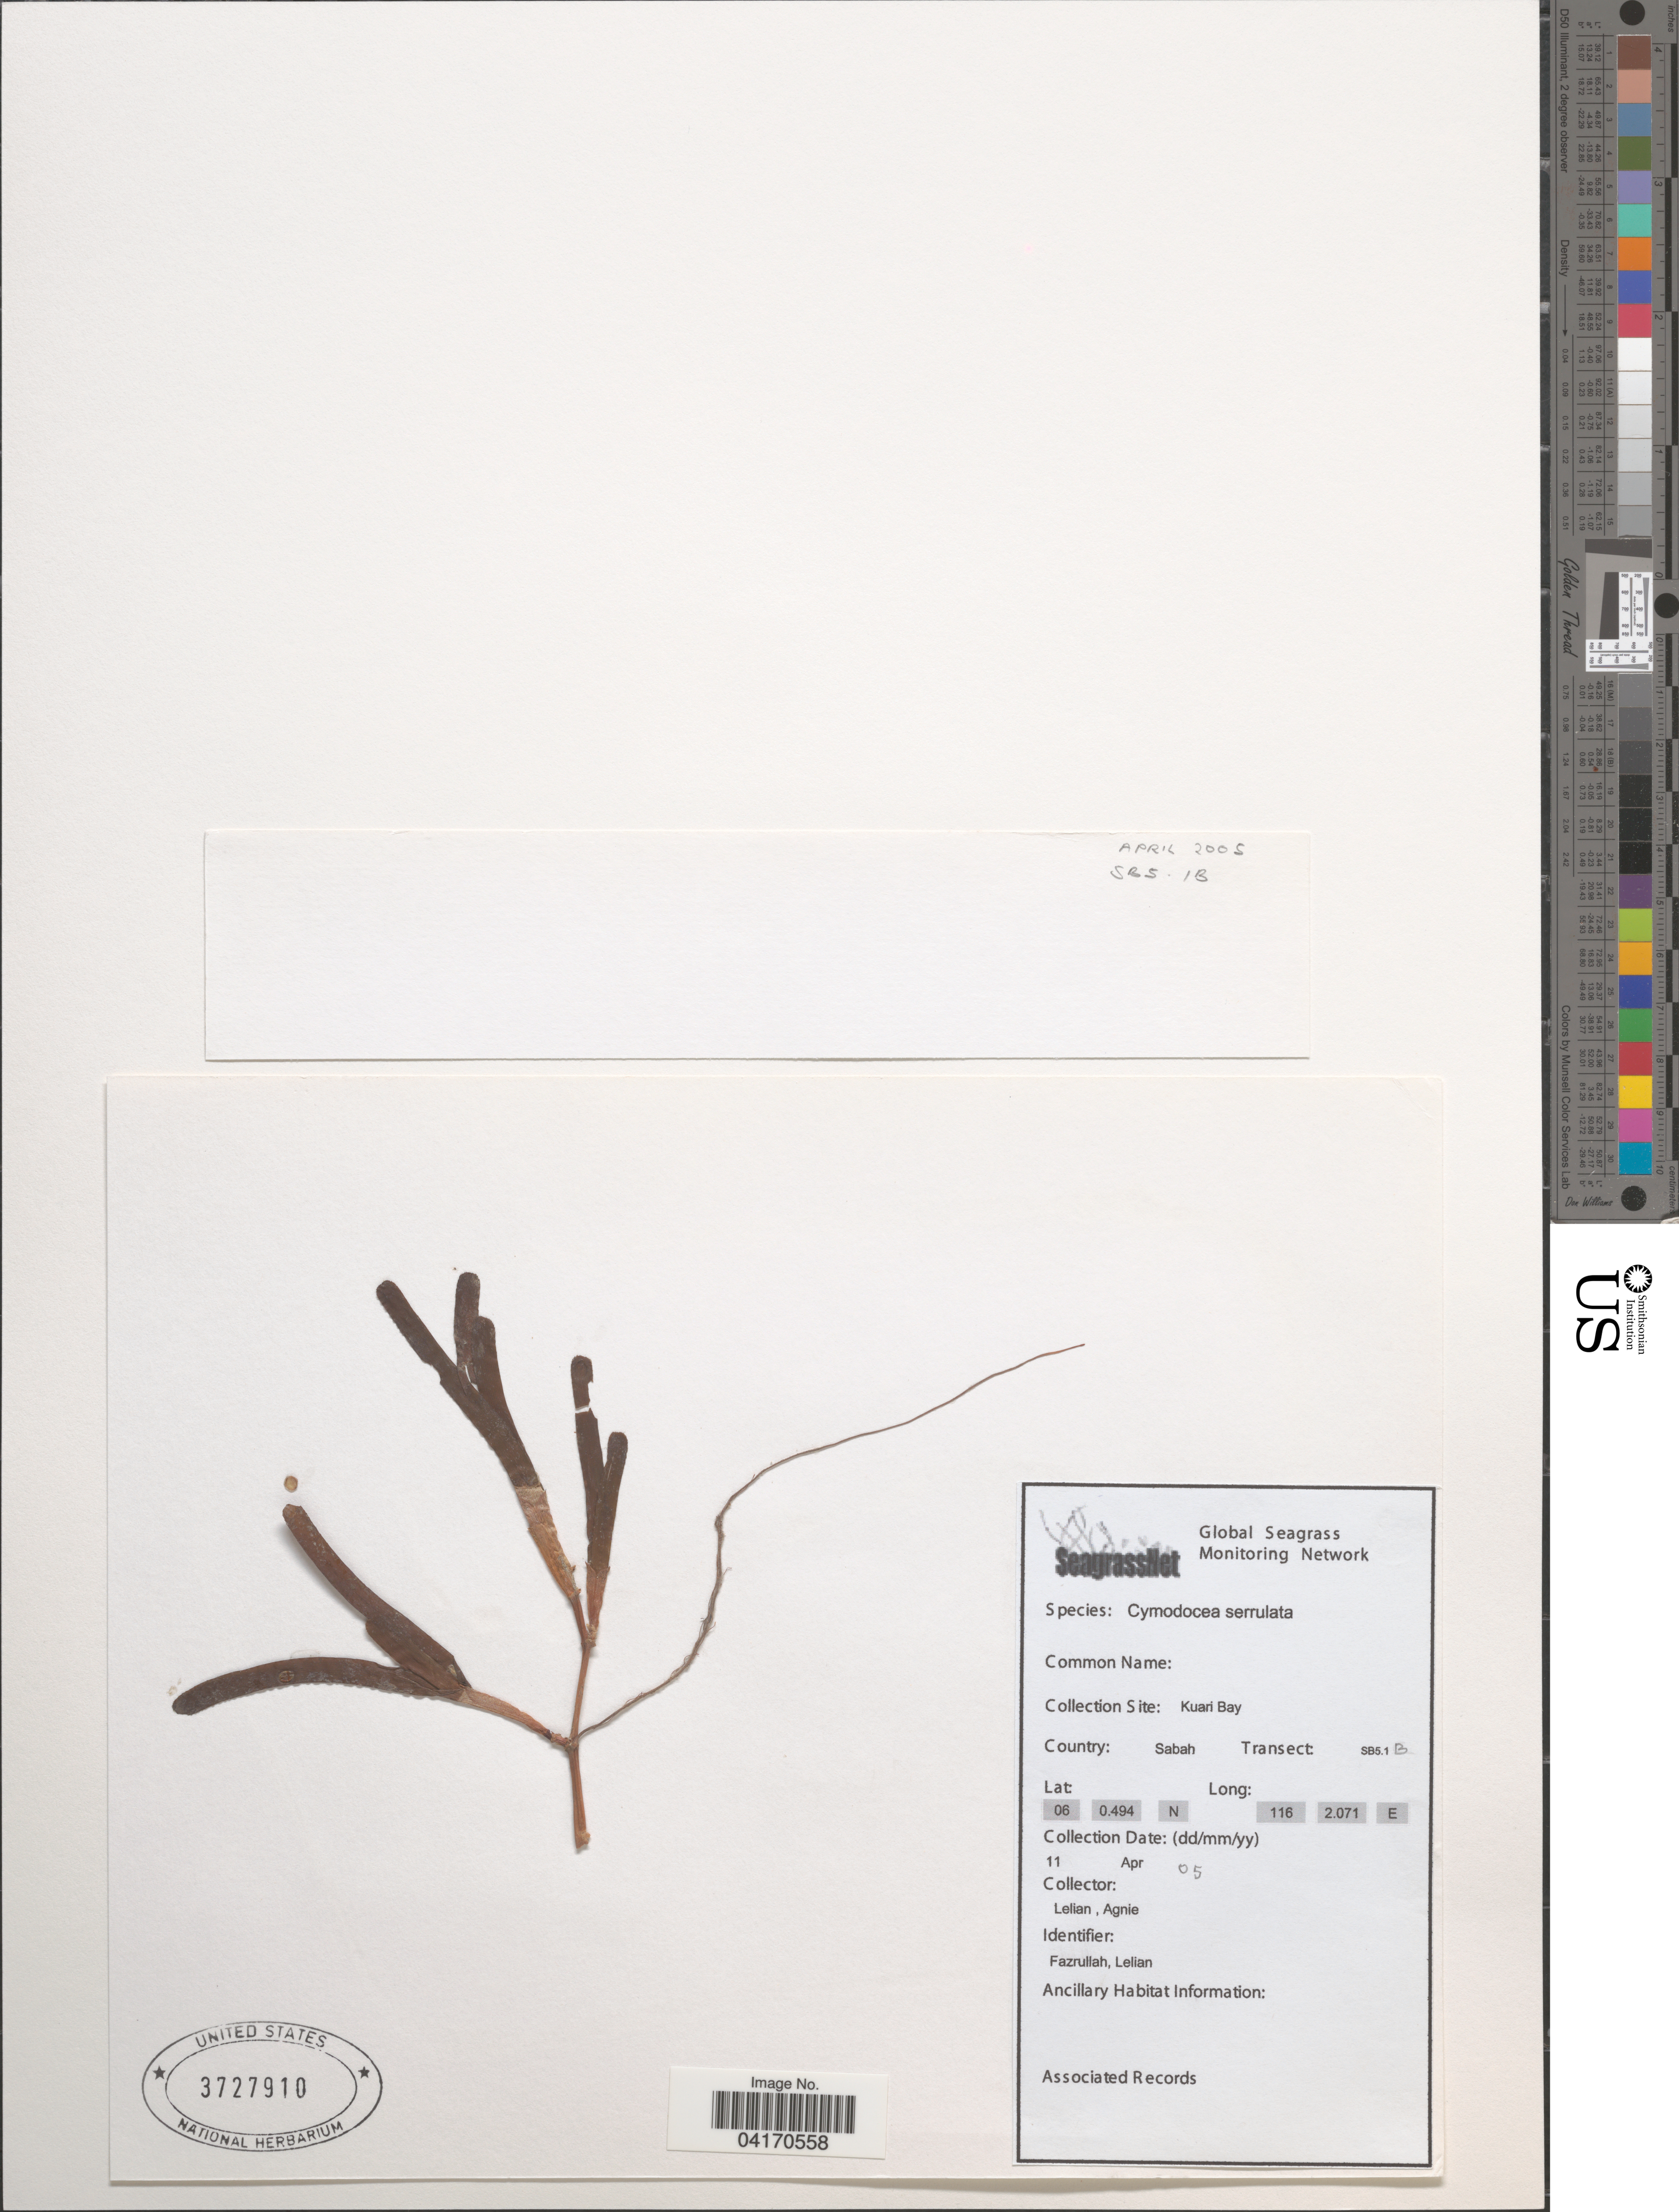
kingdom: Plantae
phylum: Tracheophyta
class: Liliopsida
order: Alismatales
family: Cymodoceaceae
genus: Cymodocea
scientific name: Cymodocea serrulata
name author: (R. Br.) Magnus & Ashers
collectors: Lelian & Agnie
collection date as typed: Transcribed d/m/y: 11/4/5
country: Malaysia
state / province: Sabah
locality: Collection Site: Kuari Bay. Country: Sabah. Transect: SB5.1B.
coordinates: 06 0.494, 116 2.071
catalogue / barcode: US 3727910